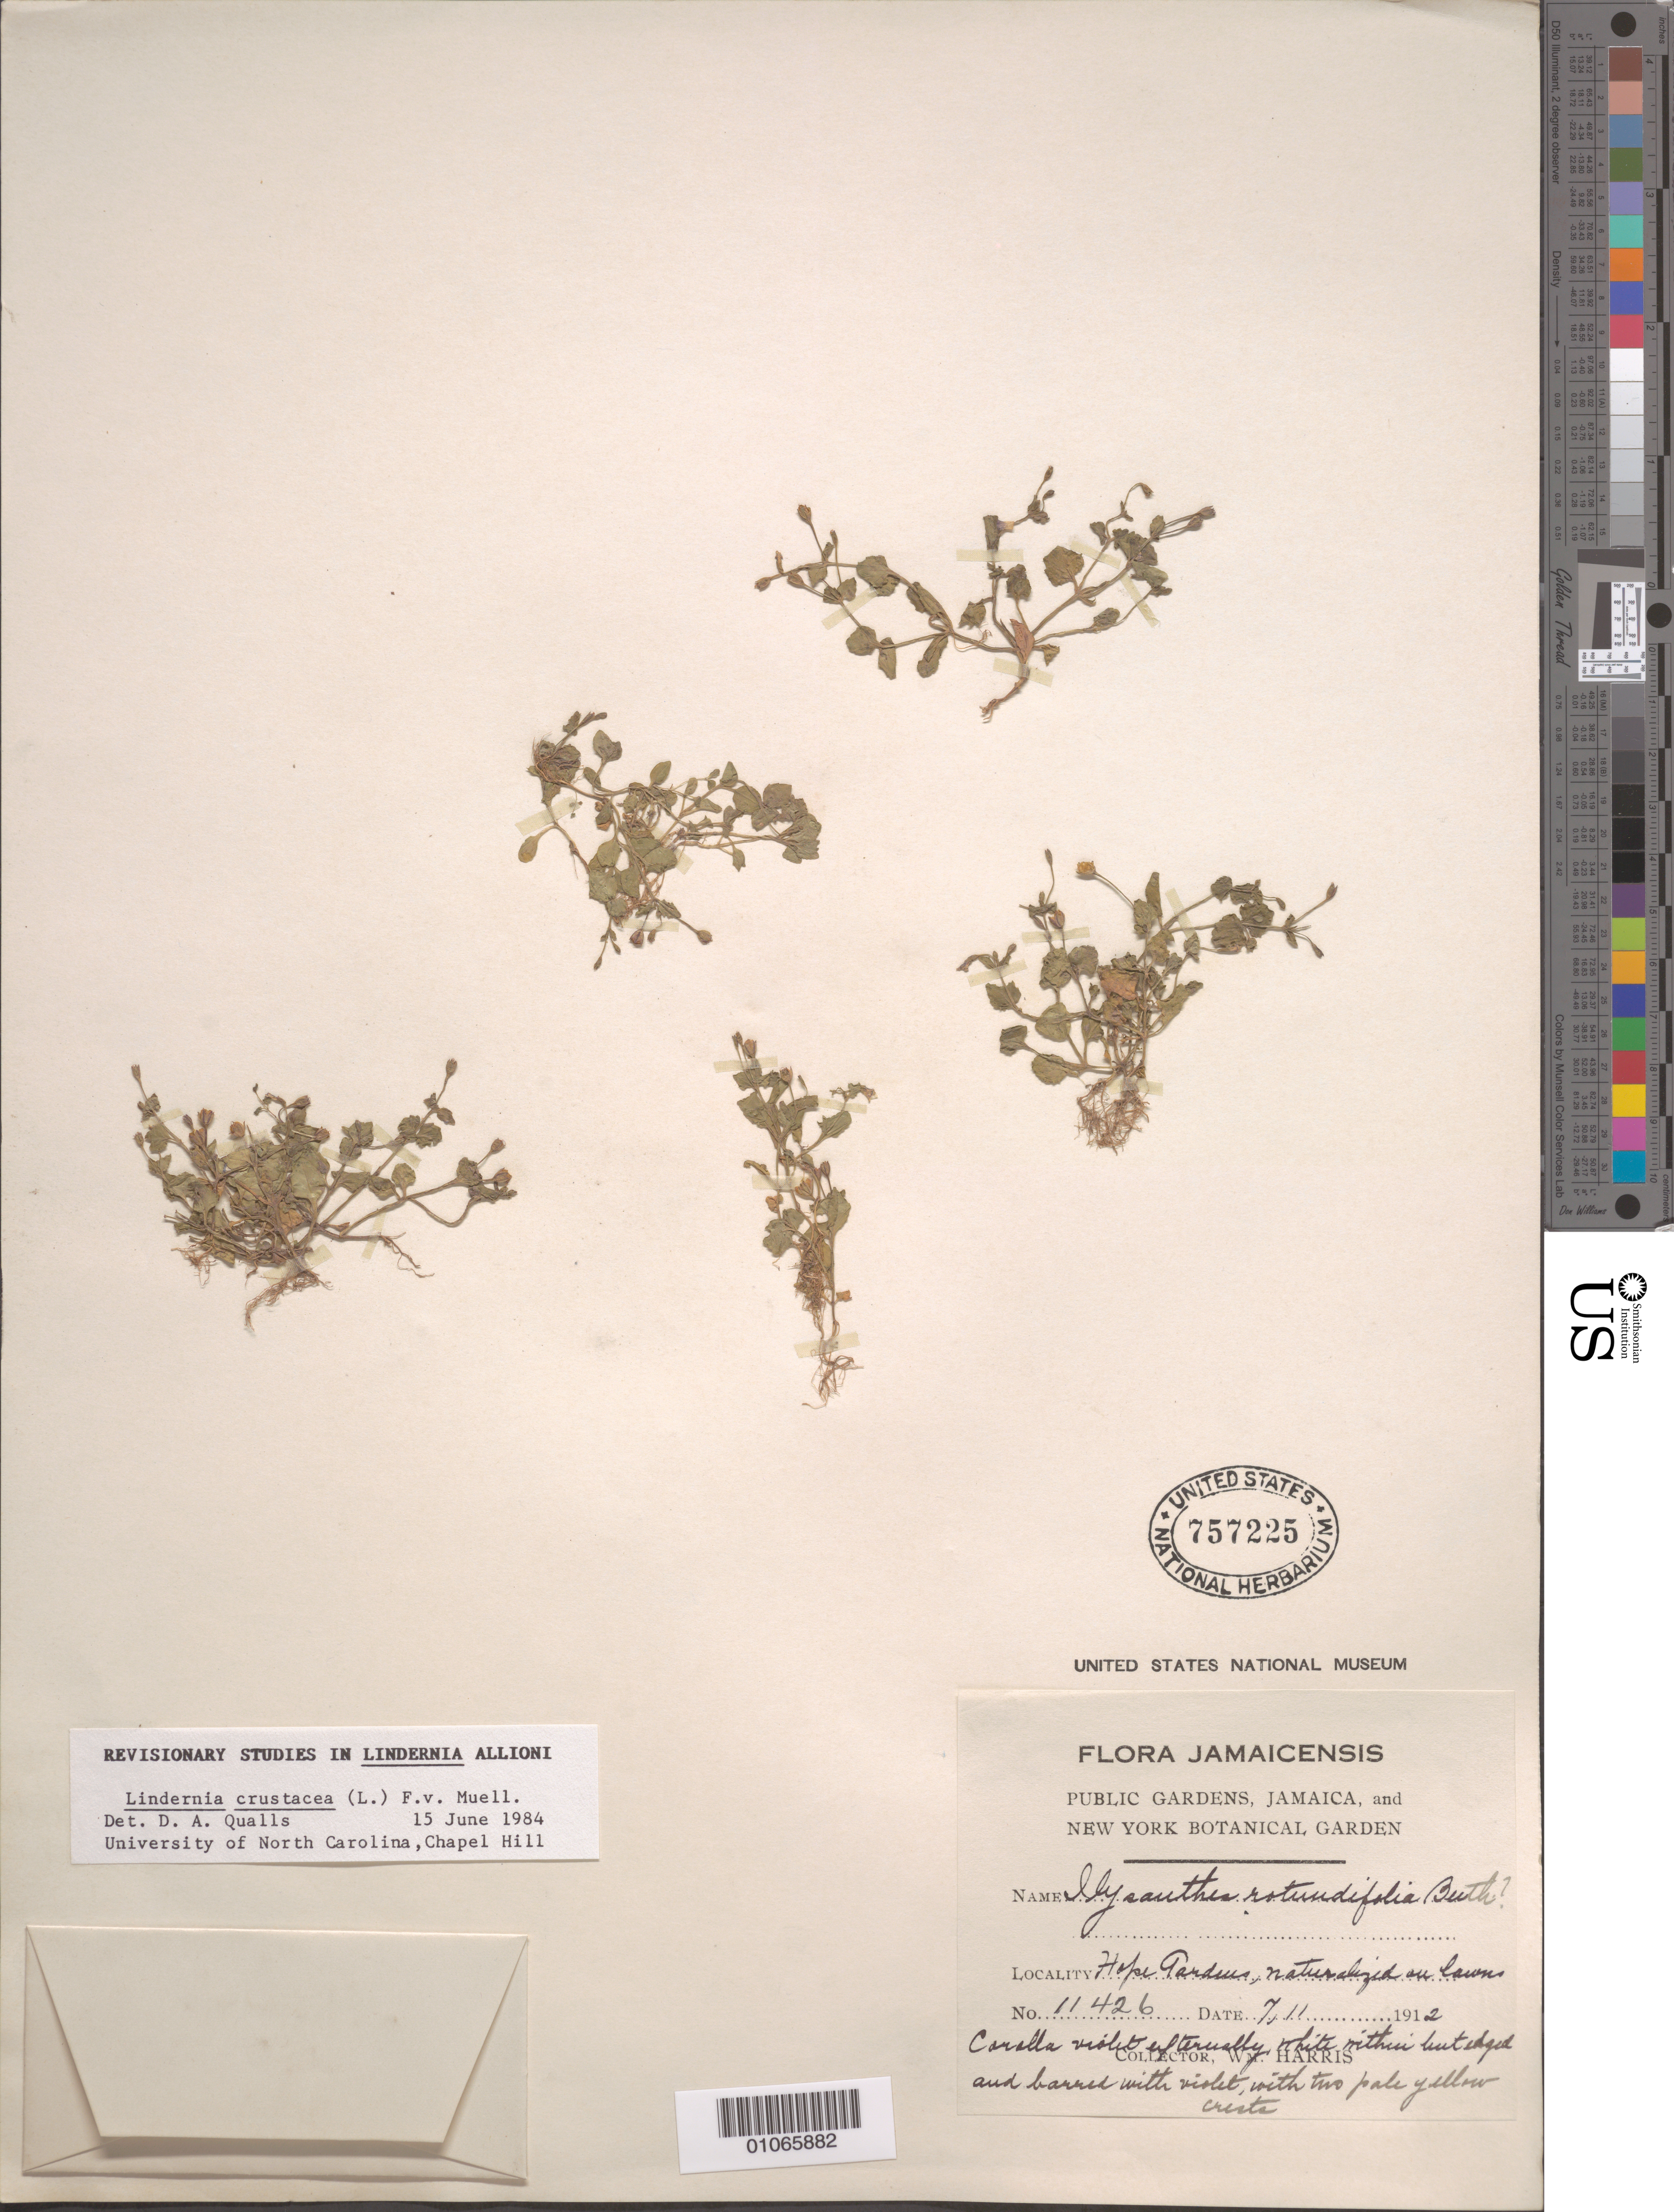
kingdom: Plantae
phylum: Tracheophyta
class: Magnoliopsida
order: Lamiales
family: Linderniaceae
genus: Lindernia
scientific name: Lindernia crustacea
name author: (L.) F. Muell.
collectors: W. Harris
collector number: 11426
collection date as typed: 07 Nov 1912 or 11 Jul 1912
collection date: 1912-07-11 or 1912-11-07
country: Jamaica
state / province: Kingston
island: Jamaica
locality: Hope Gardens, naturalized on lawns.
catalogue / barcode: US 757225